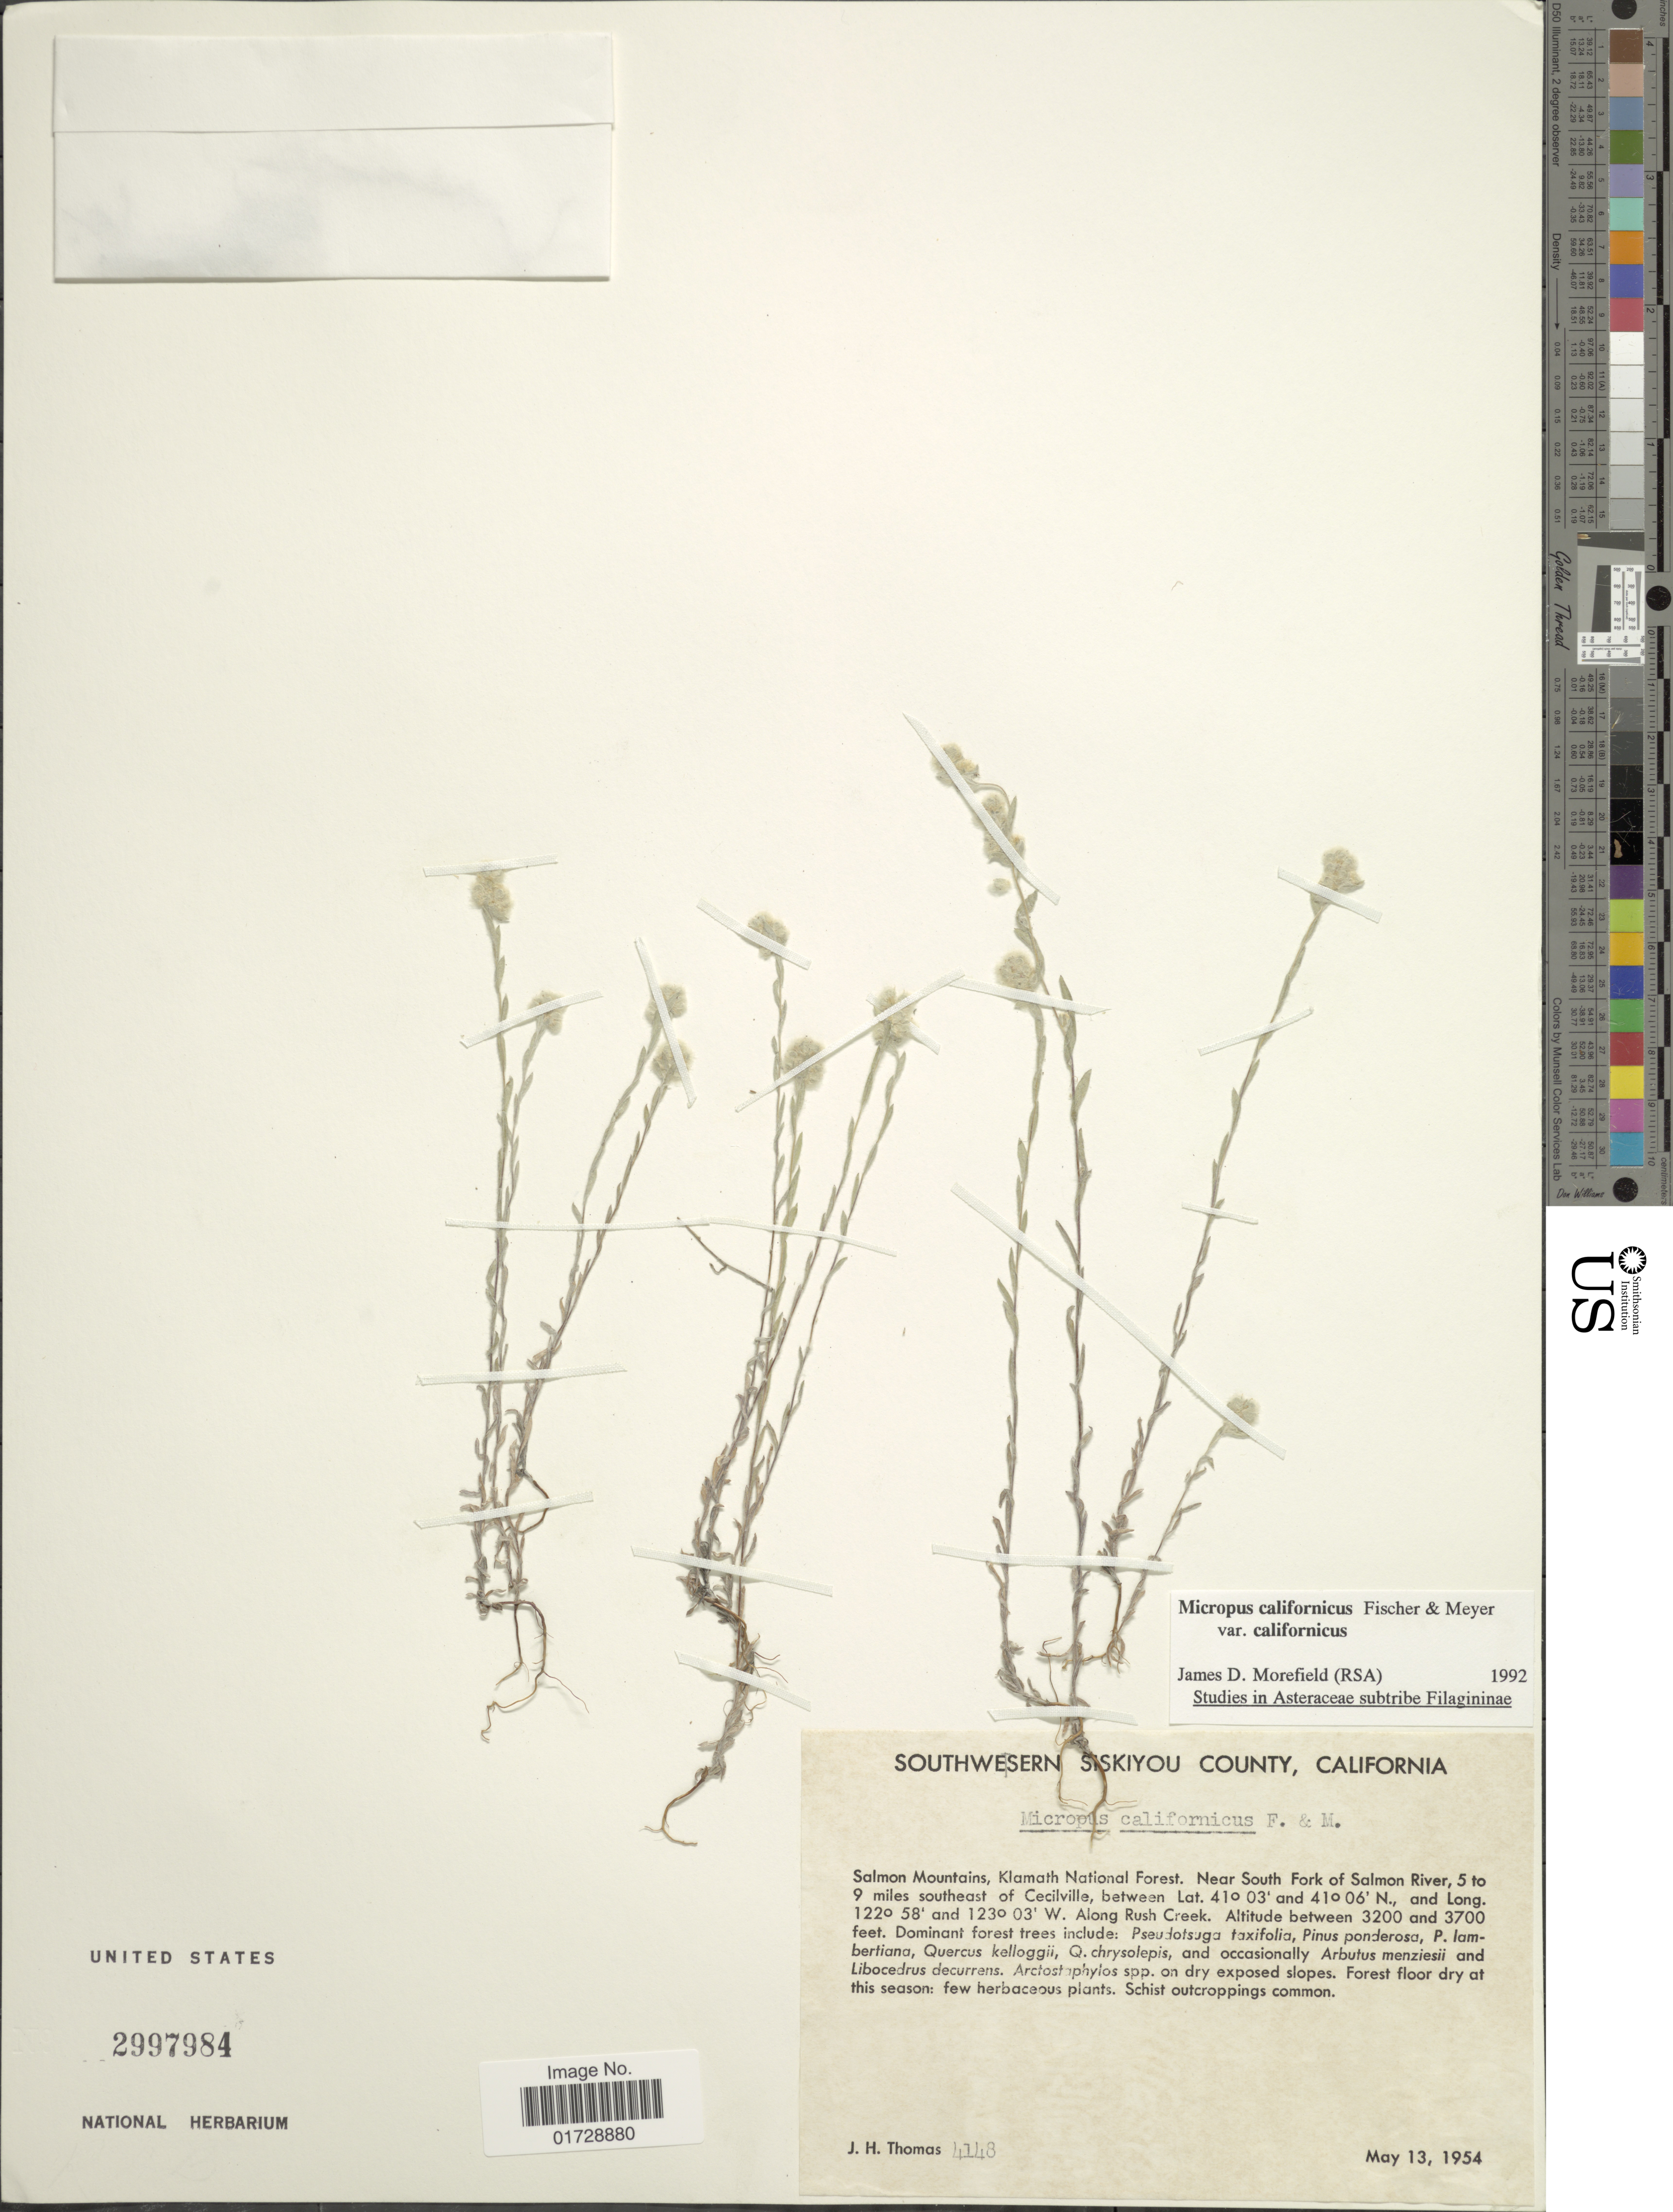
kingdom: Plantae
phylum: Tracheophyta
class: Magnoliopsida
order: Asterales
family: Asteraceae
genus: Micropus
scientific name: Micropus californicus var. californicus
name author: Fisch. & C.A. Mey.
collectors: J. H. Thomas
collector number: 4148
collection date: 1954-05-13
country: United States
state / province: California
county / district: Siskiyou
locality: Siskiyou County, Salmon Mountains, Klamath National Forest. Near South Fork of Salmon River, 5 to 9 miles southeast of Cecilville, along Rush Creek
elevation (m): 975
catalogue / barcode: US 2997984